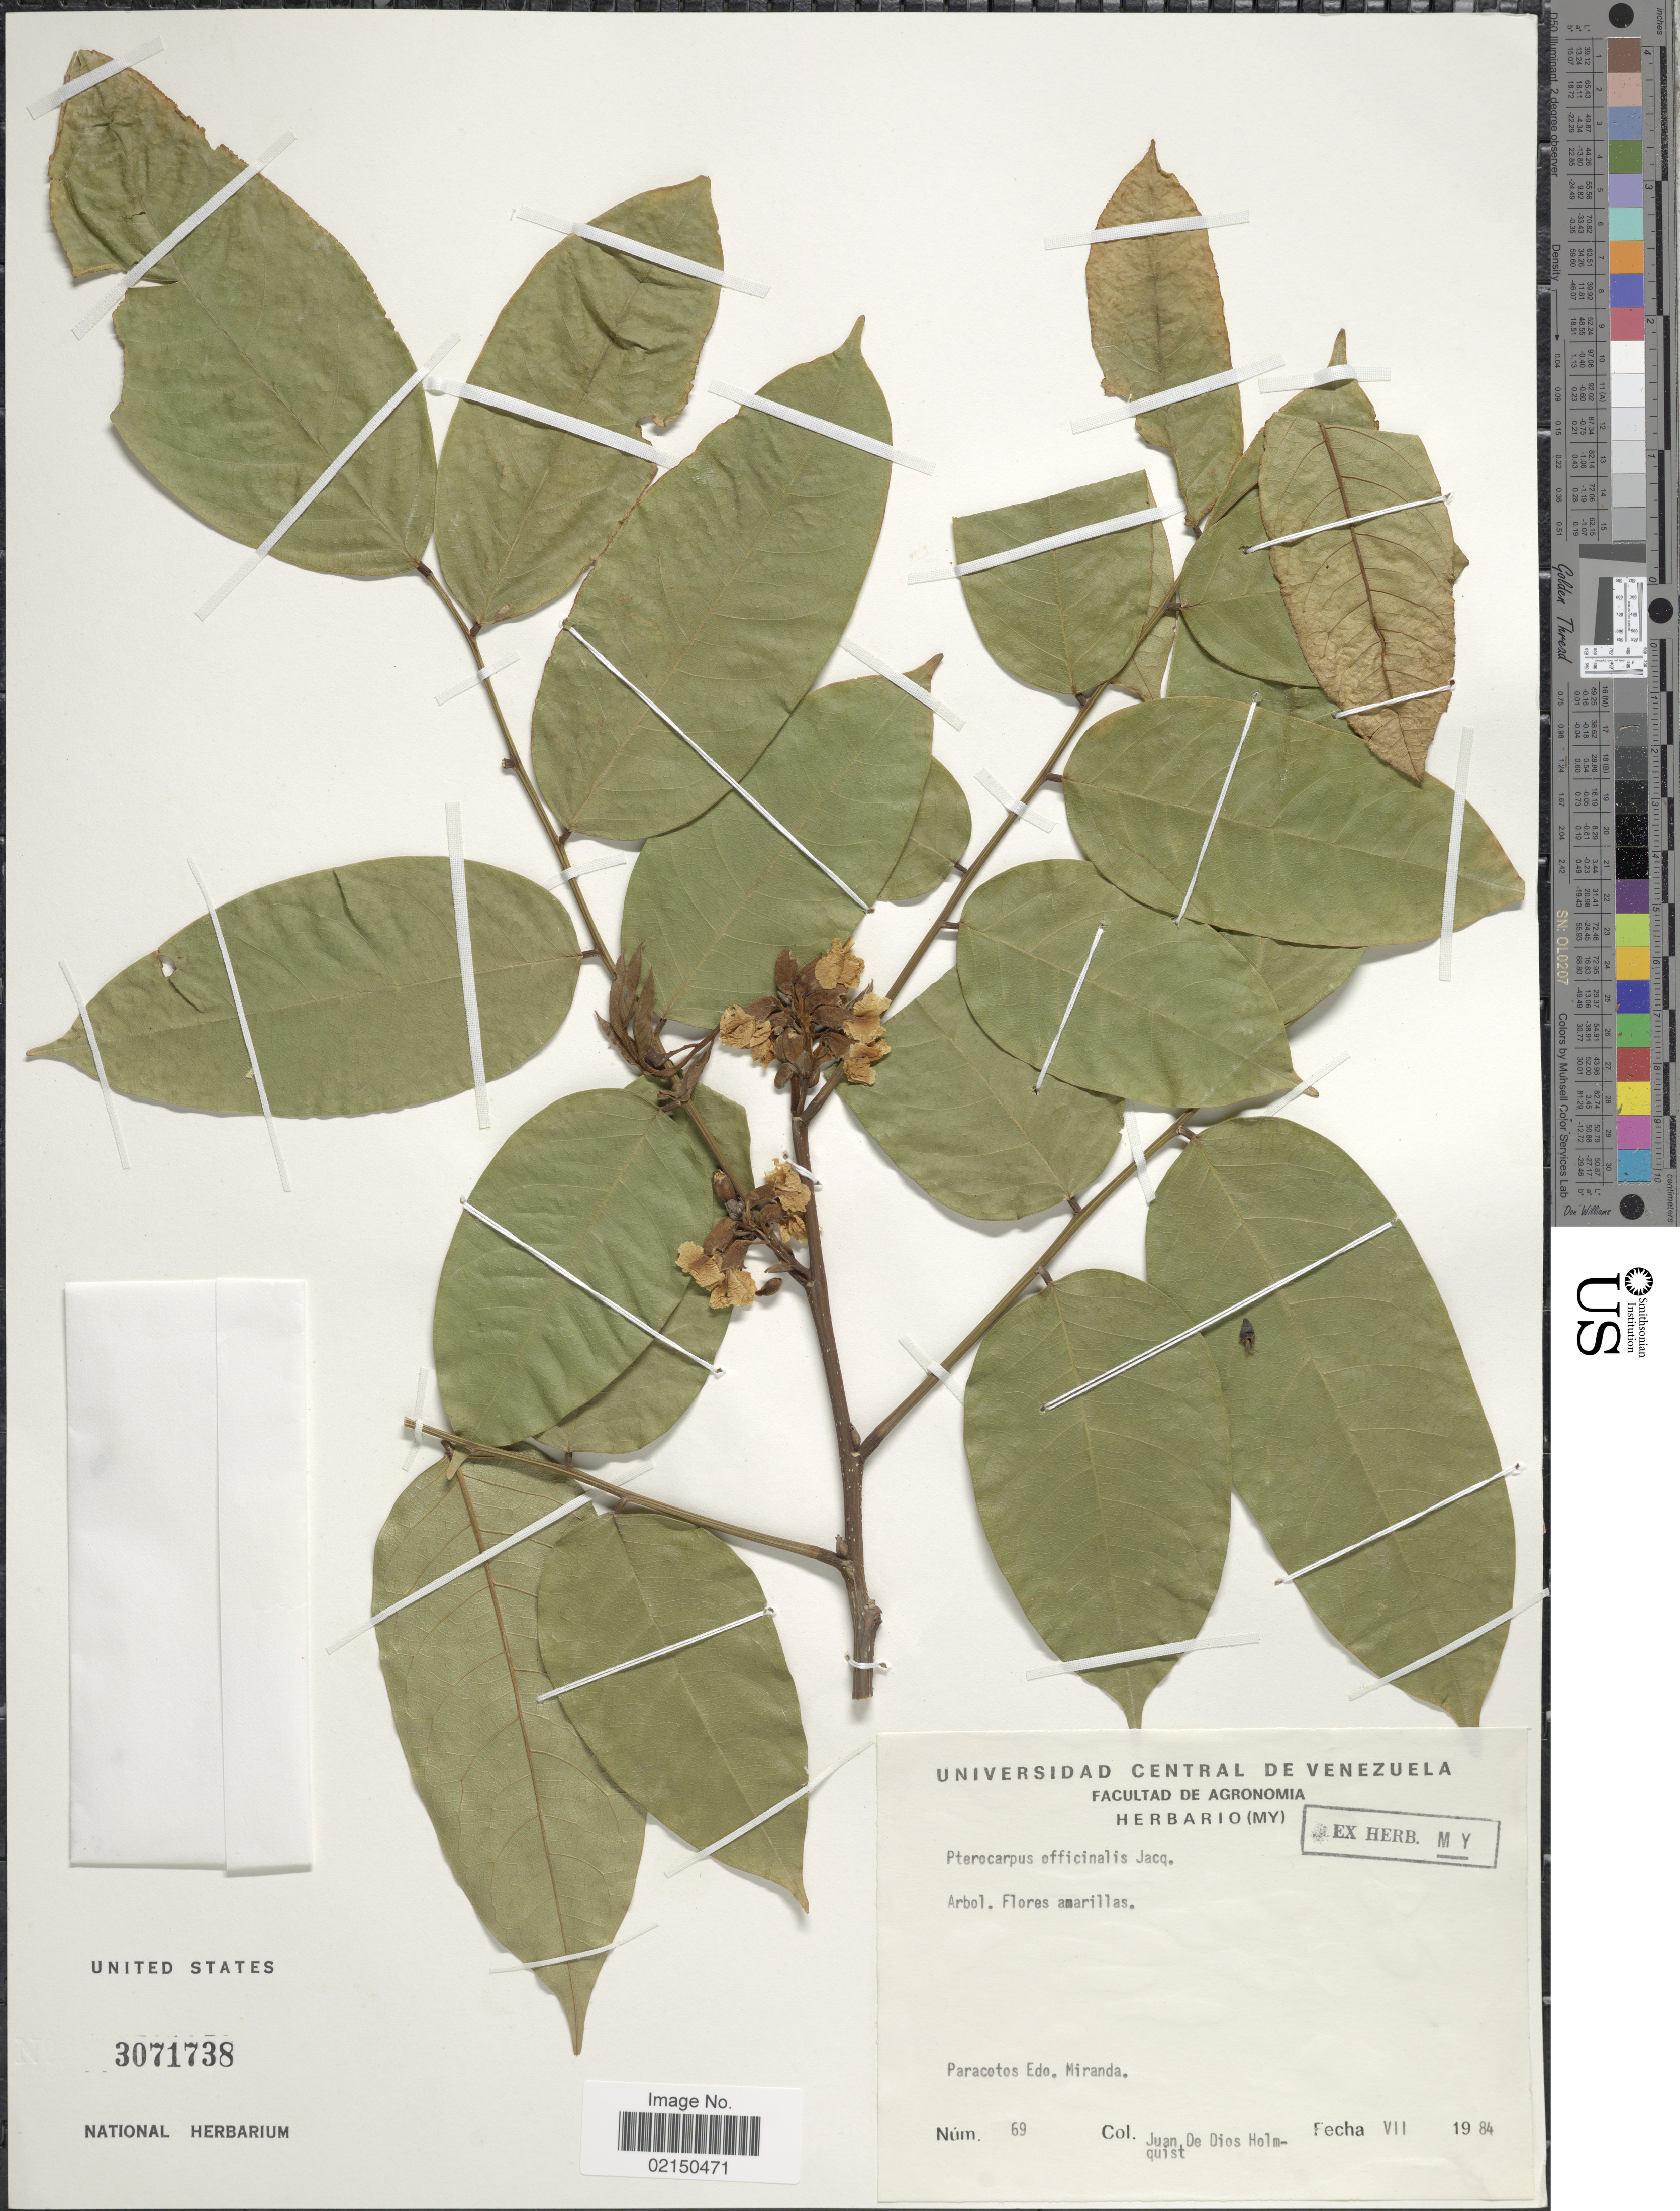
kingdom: Plantae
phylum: Tracheophyta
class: Magnoliopsida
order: Fabales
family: Fabaceae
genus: Pterocarpus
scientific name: Pterocarpus officinalis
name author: Jacq.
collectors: J. Holmquist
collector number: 69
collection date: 1984-07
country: Venezuela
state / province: Miranda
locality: Paracotos, Edo. Miranda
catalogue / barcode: US 3071738